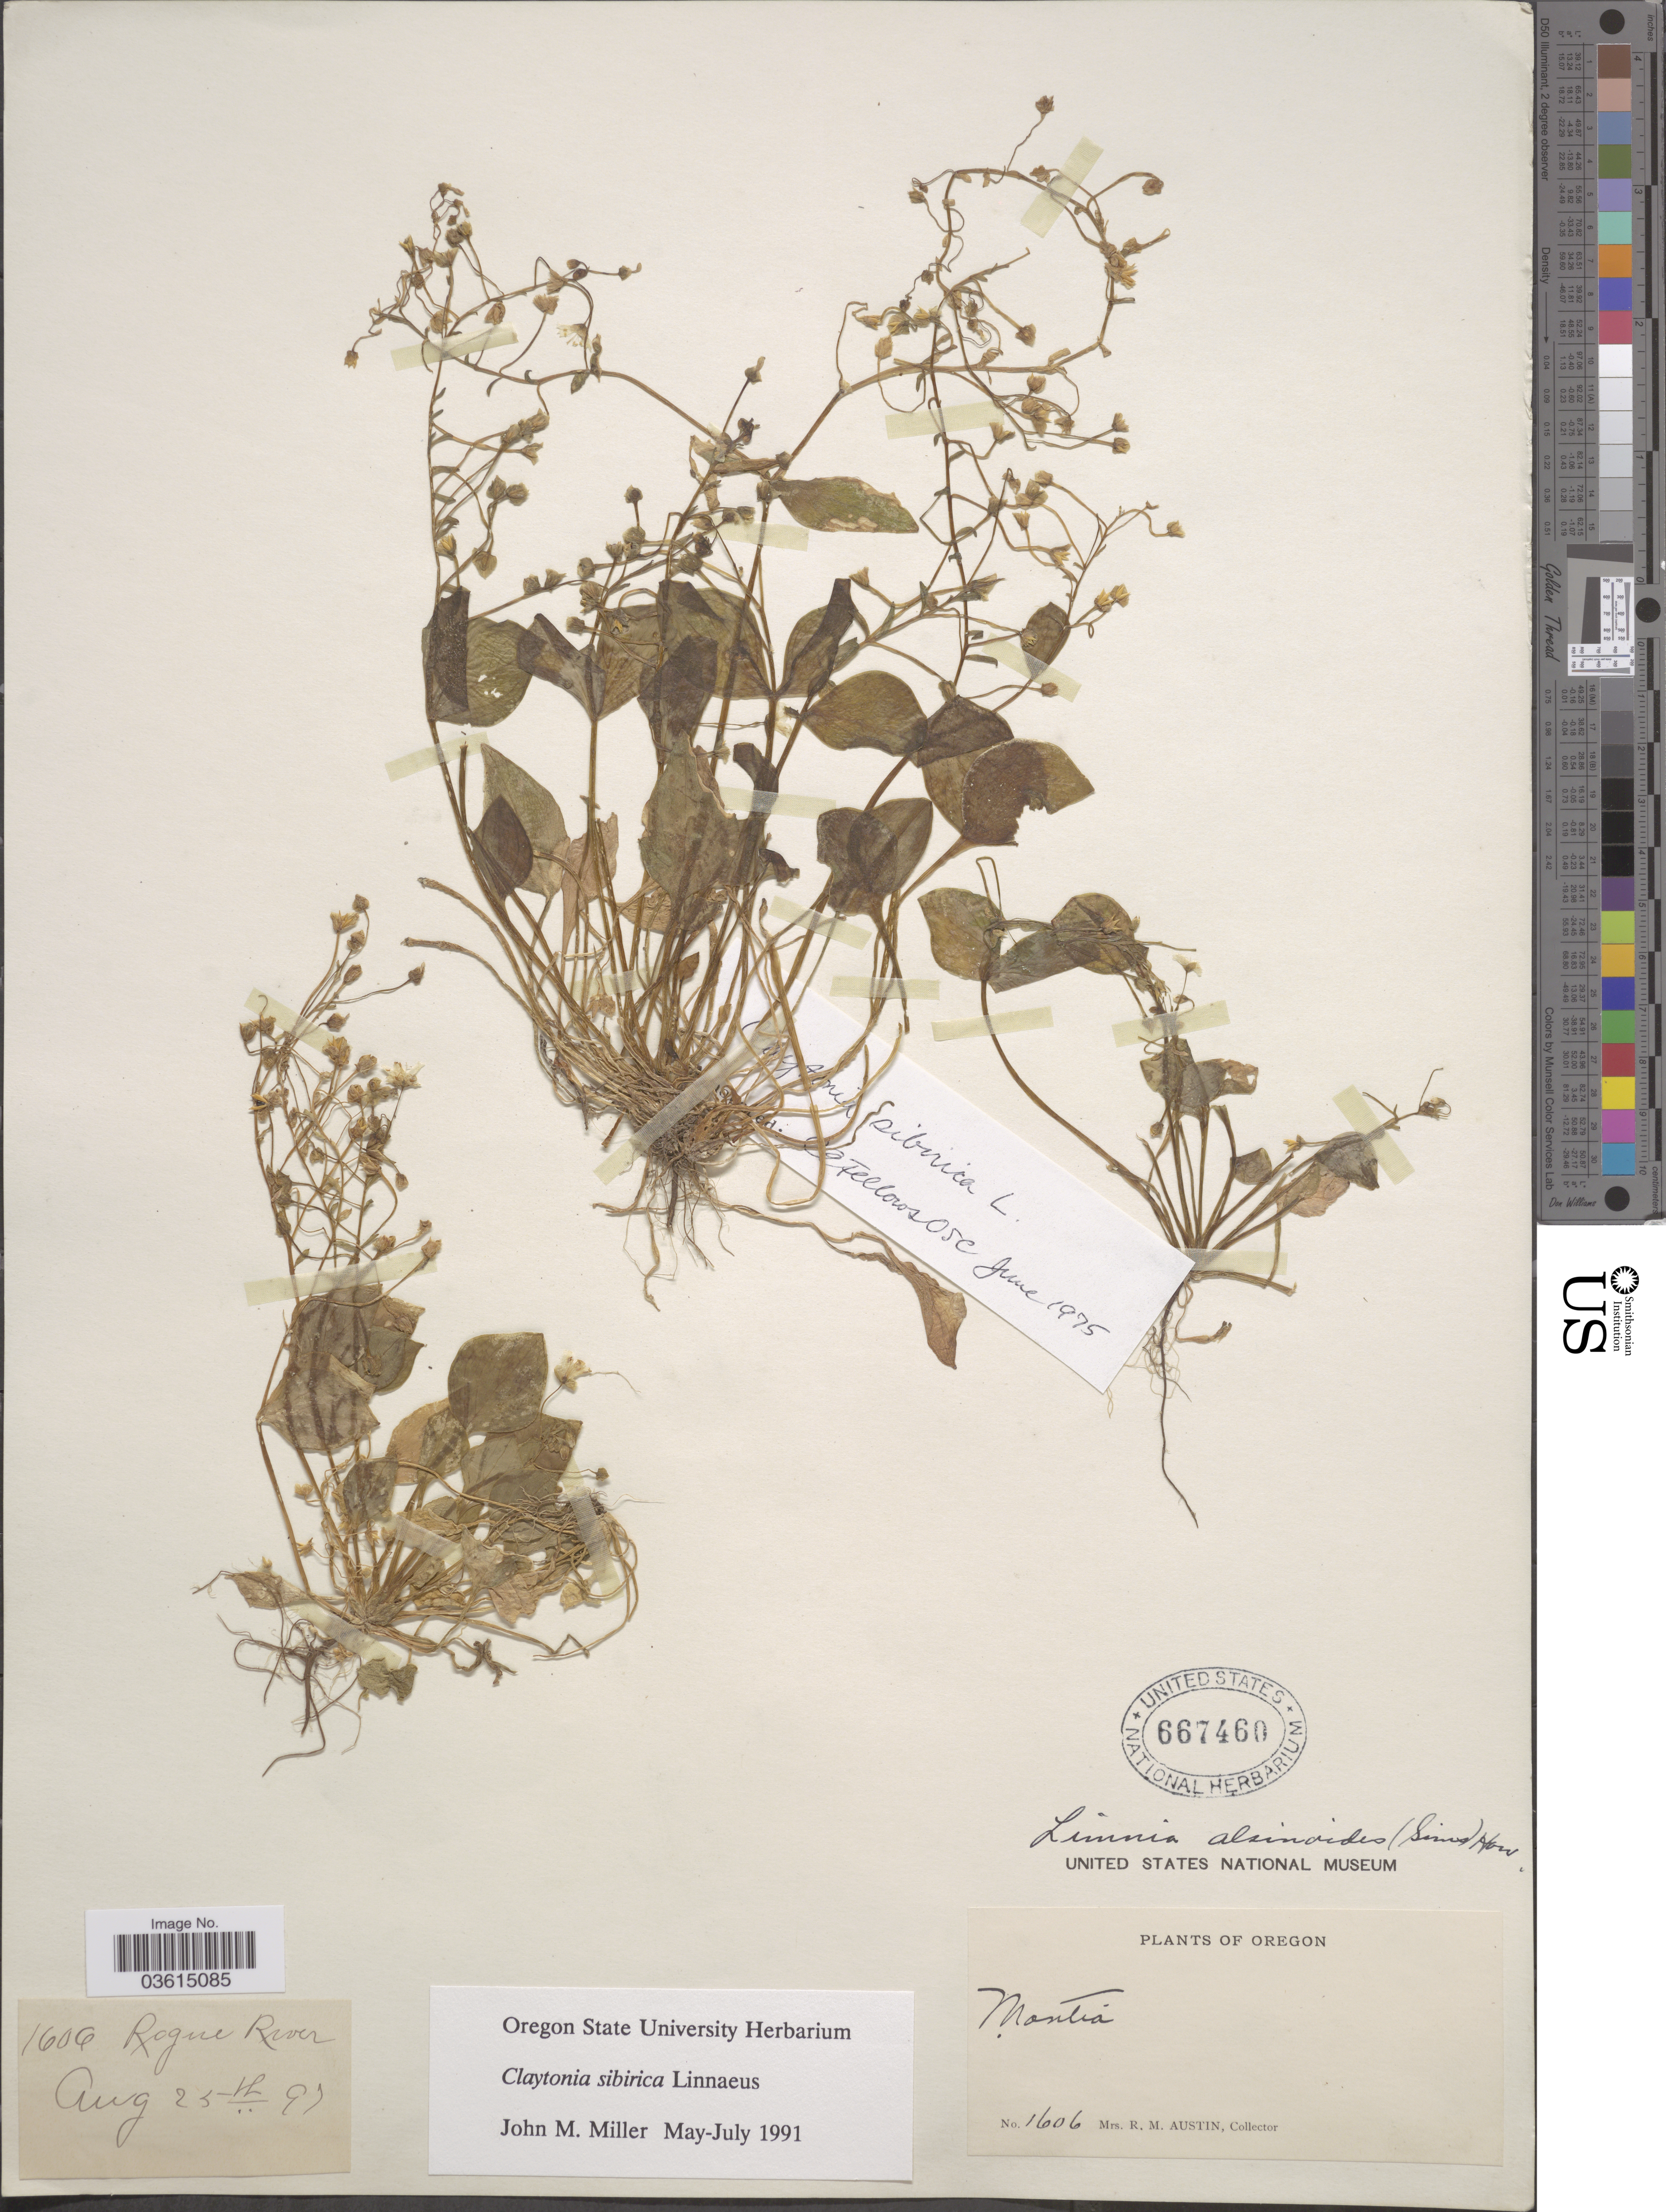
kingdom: Plantae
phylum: Tracheophyta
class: Magnoliopsida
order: Caryophyllales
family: Montiaceae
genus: Claytonia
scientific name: Claytonia sibirica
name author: L.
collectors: R. Austin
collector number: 1606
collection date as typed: Transcribed d/m/y: 25/8/97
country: United States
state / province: Oregon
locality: Rogue River.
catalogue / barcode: US 667460